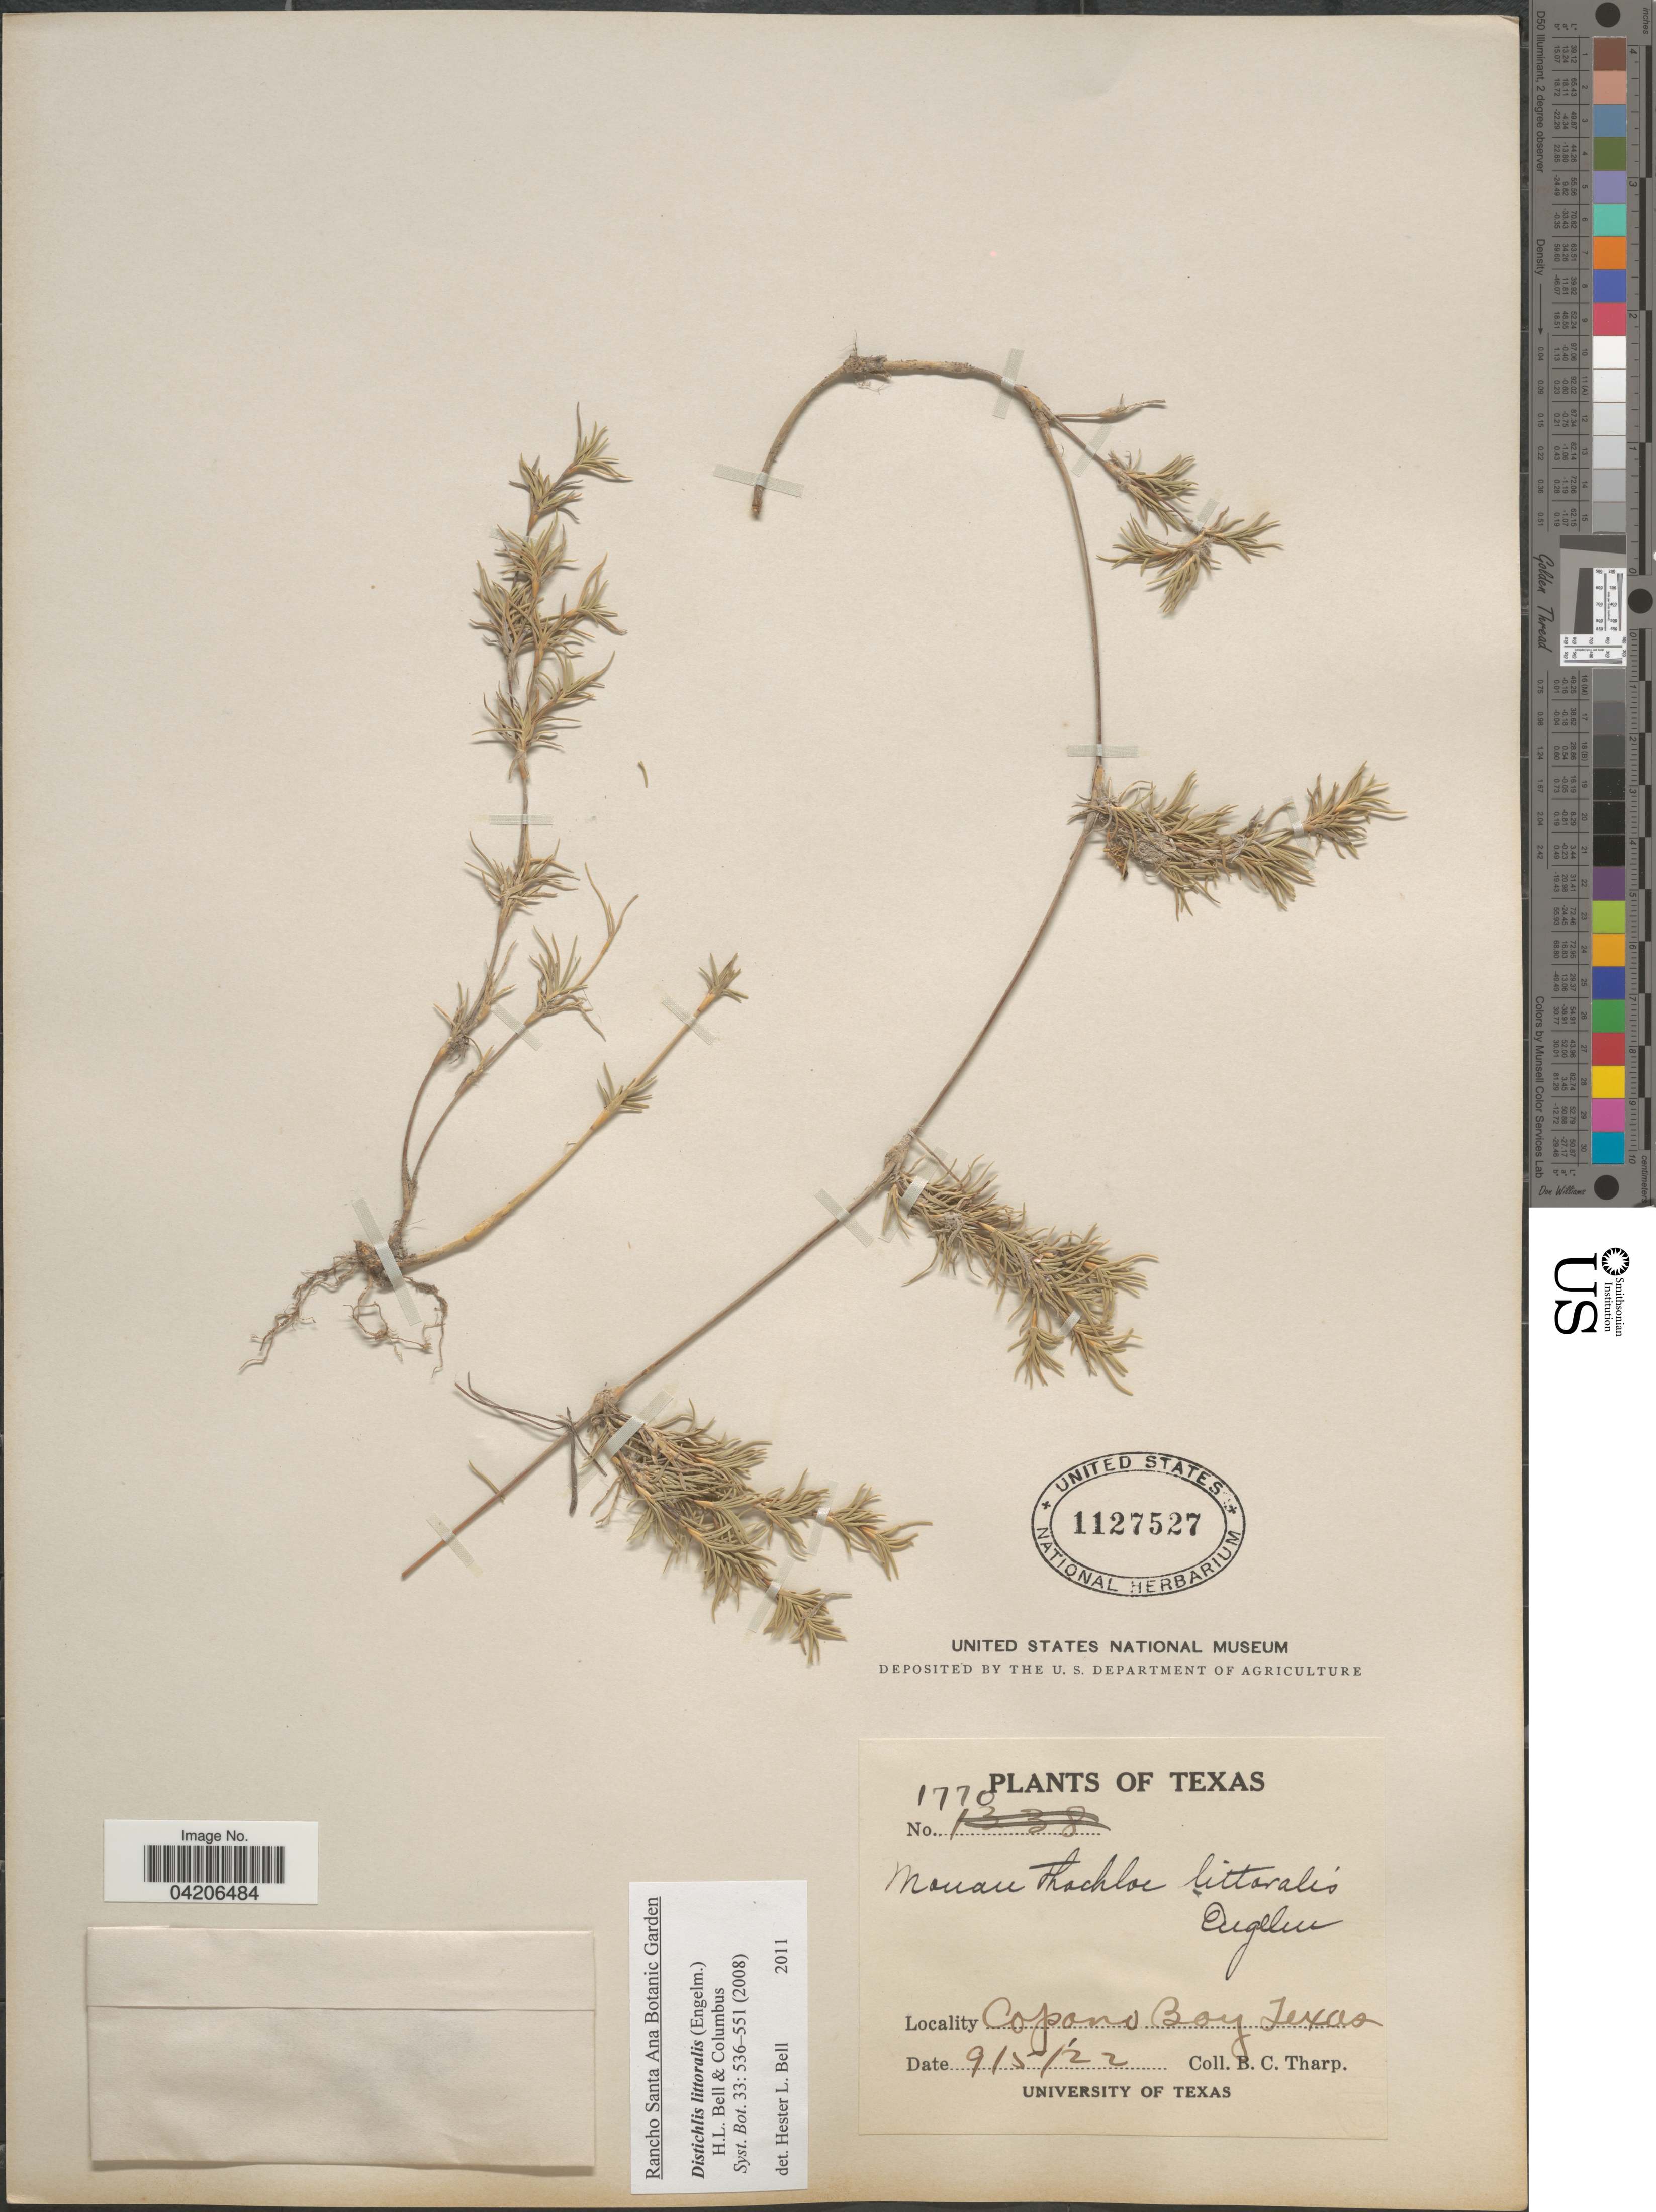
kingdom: Plantae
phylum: Tracheophyta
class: Liliopsida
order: Poales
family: Poaceae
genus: Distichlis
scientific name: Distichlis littoralis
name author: (Engelm.) H.L. Bell & Columbus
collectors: B. C. Tharp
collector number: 1770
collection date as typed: Transcribed d/m/y: 5/9/22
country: United States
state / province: Texas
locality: Copano Bay.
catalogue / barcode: US 1127527